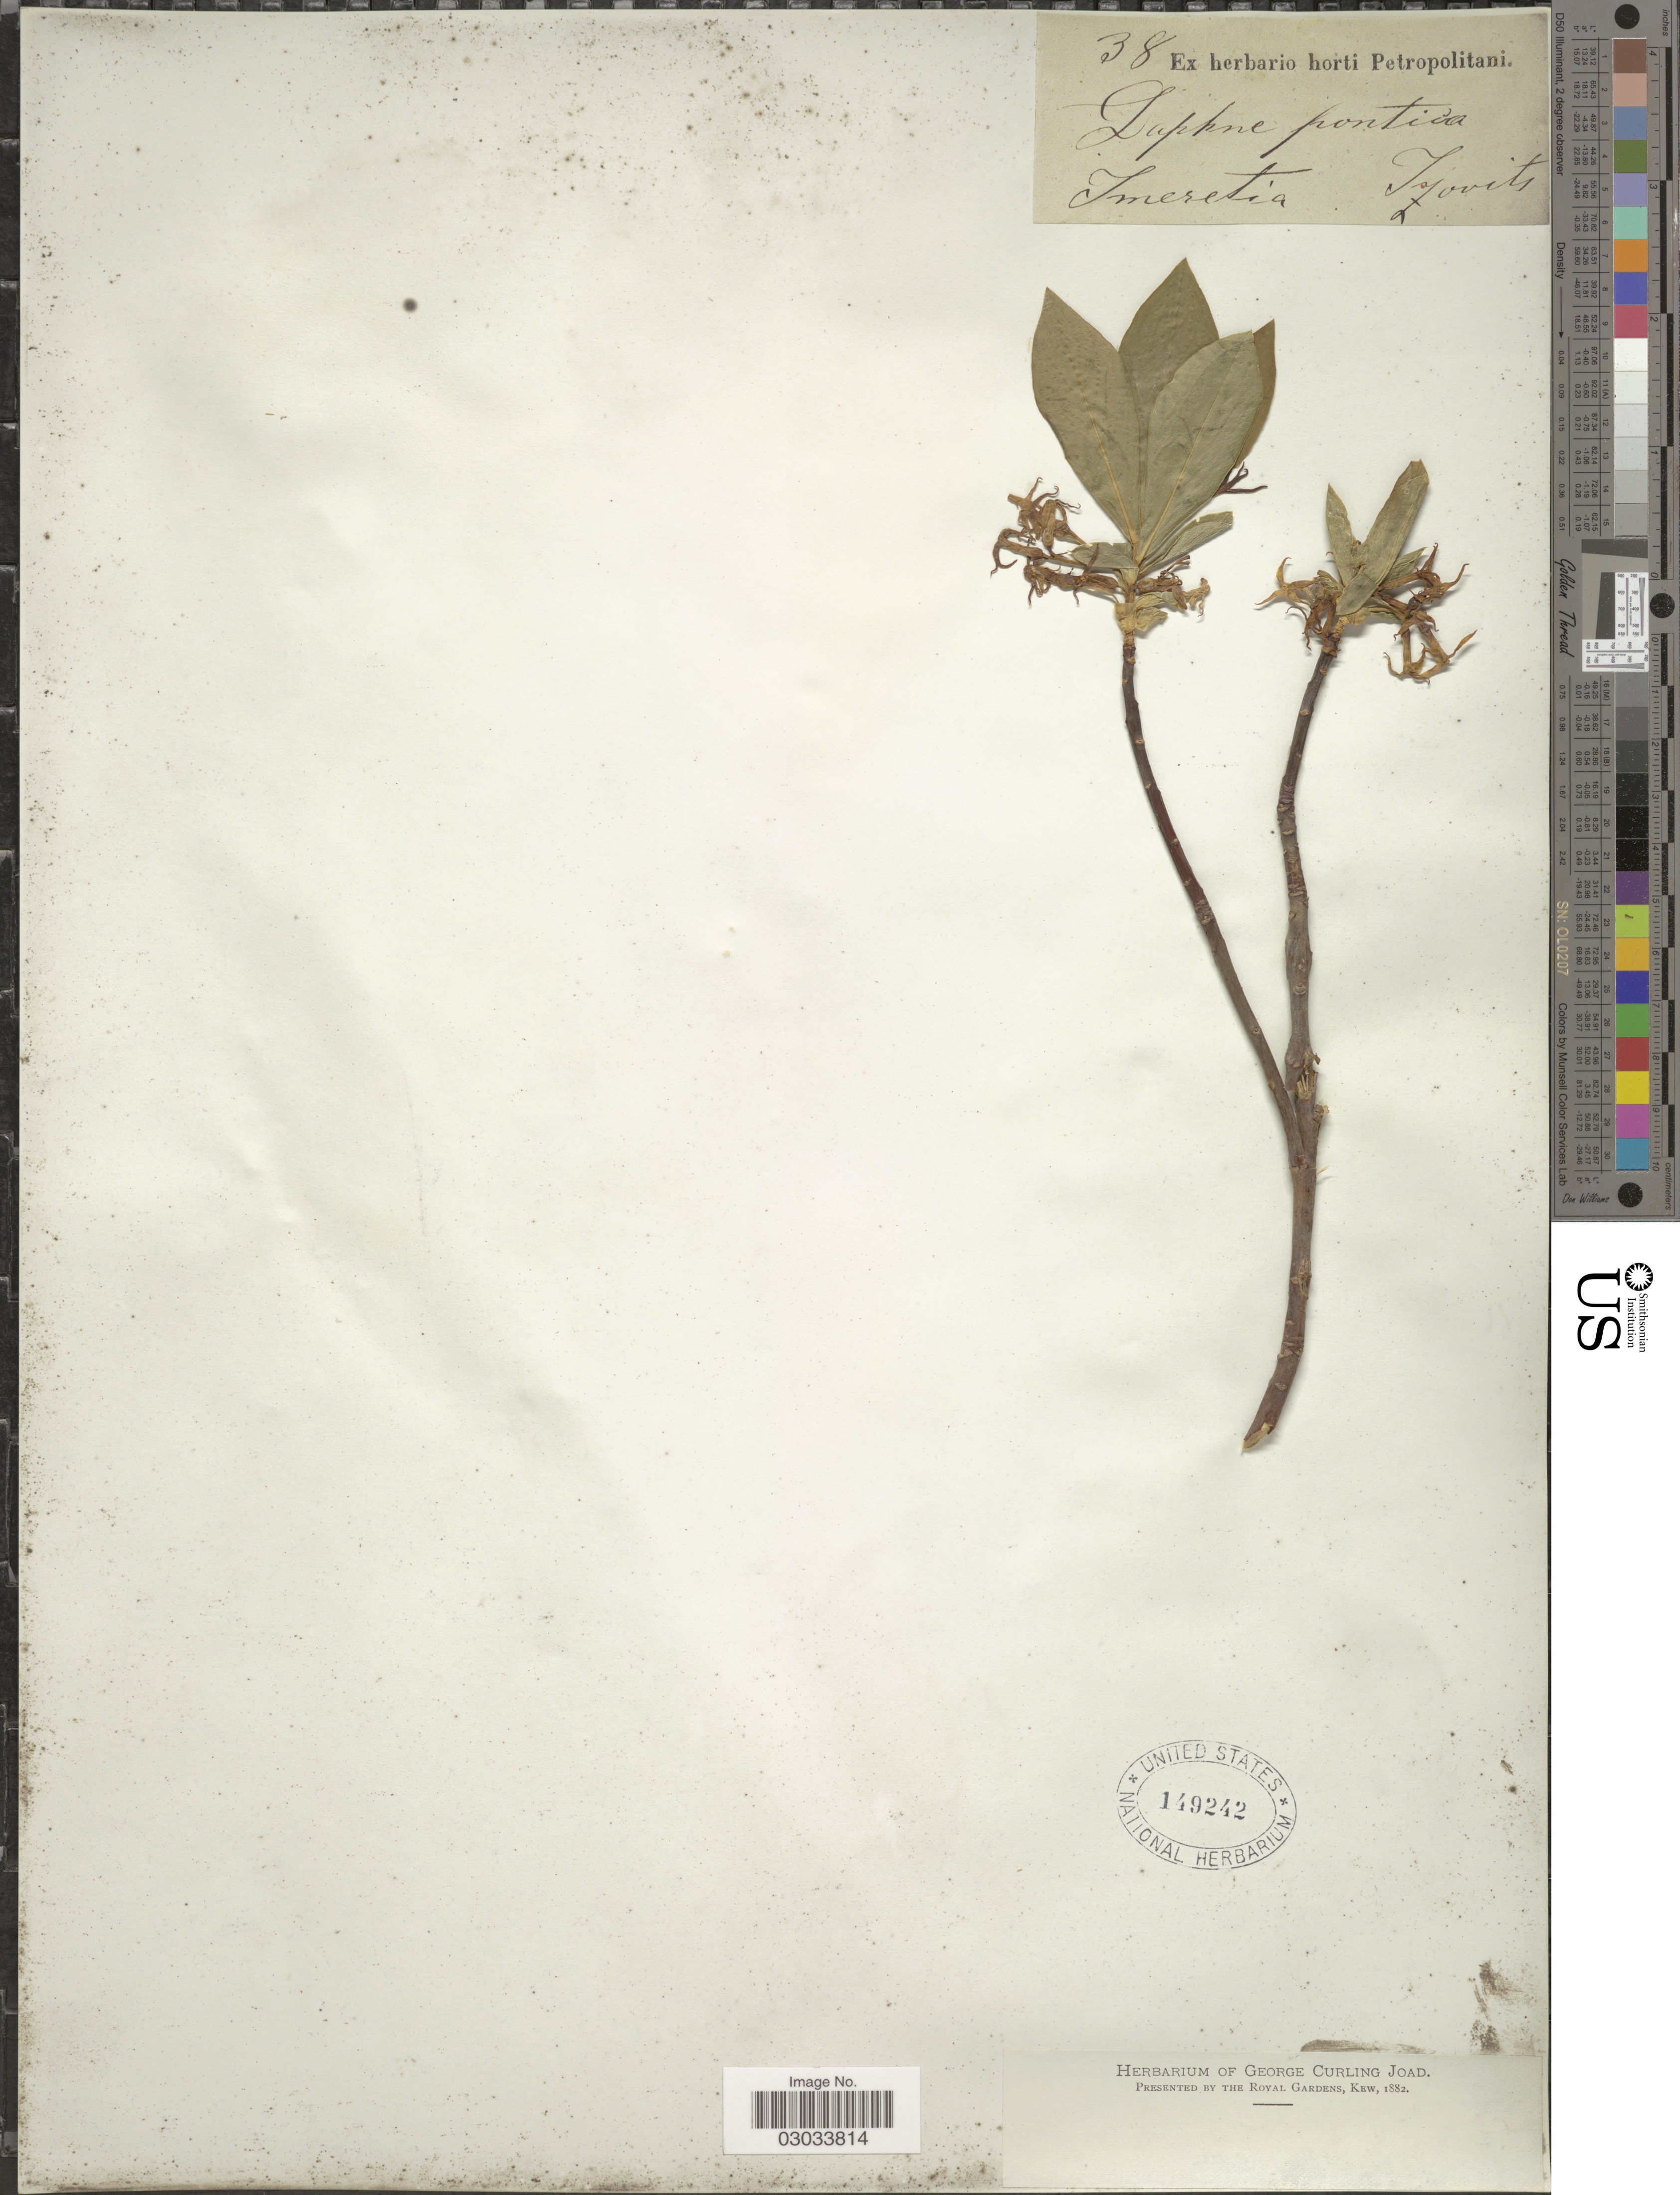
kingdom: Plantae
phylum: Tracheophyta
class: Magnoliopsida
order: Malvales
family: Thymelaeaceae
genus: Daphne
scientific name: Daphne pontica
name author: L.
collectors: Szovits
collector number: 38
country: Georgia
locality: Imeretia.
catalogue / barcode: US 149242